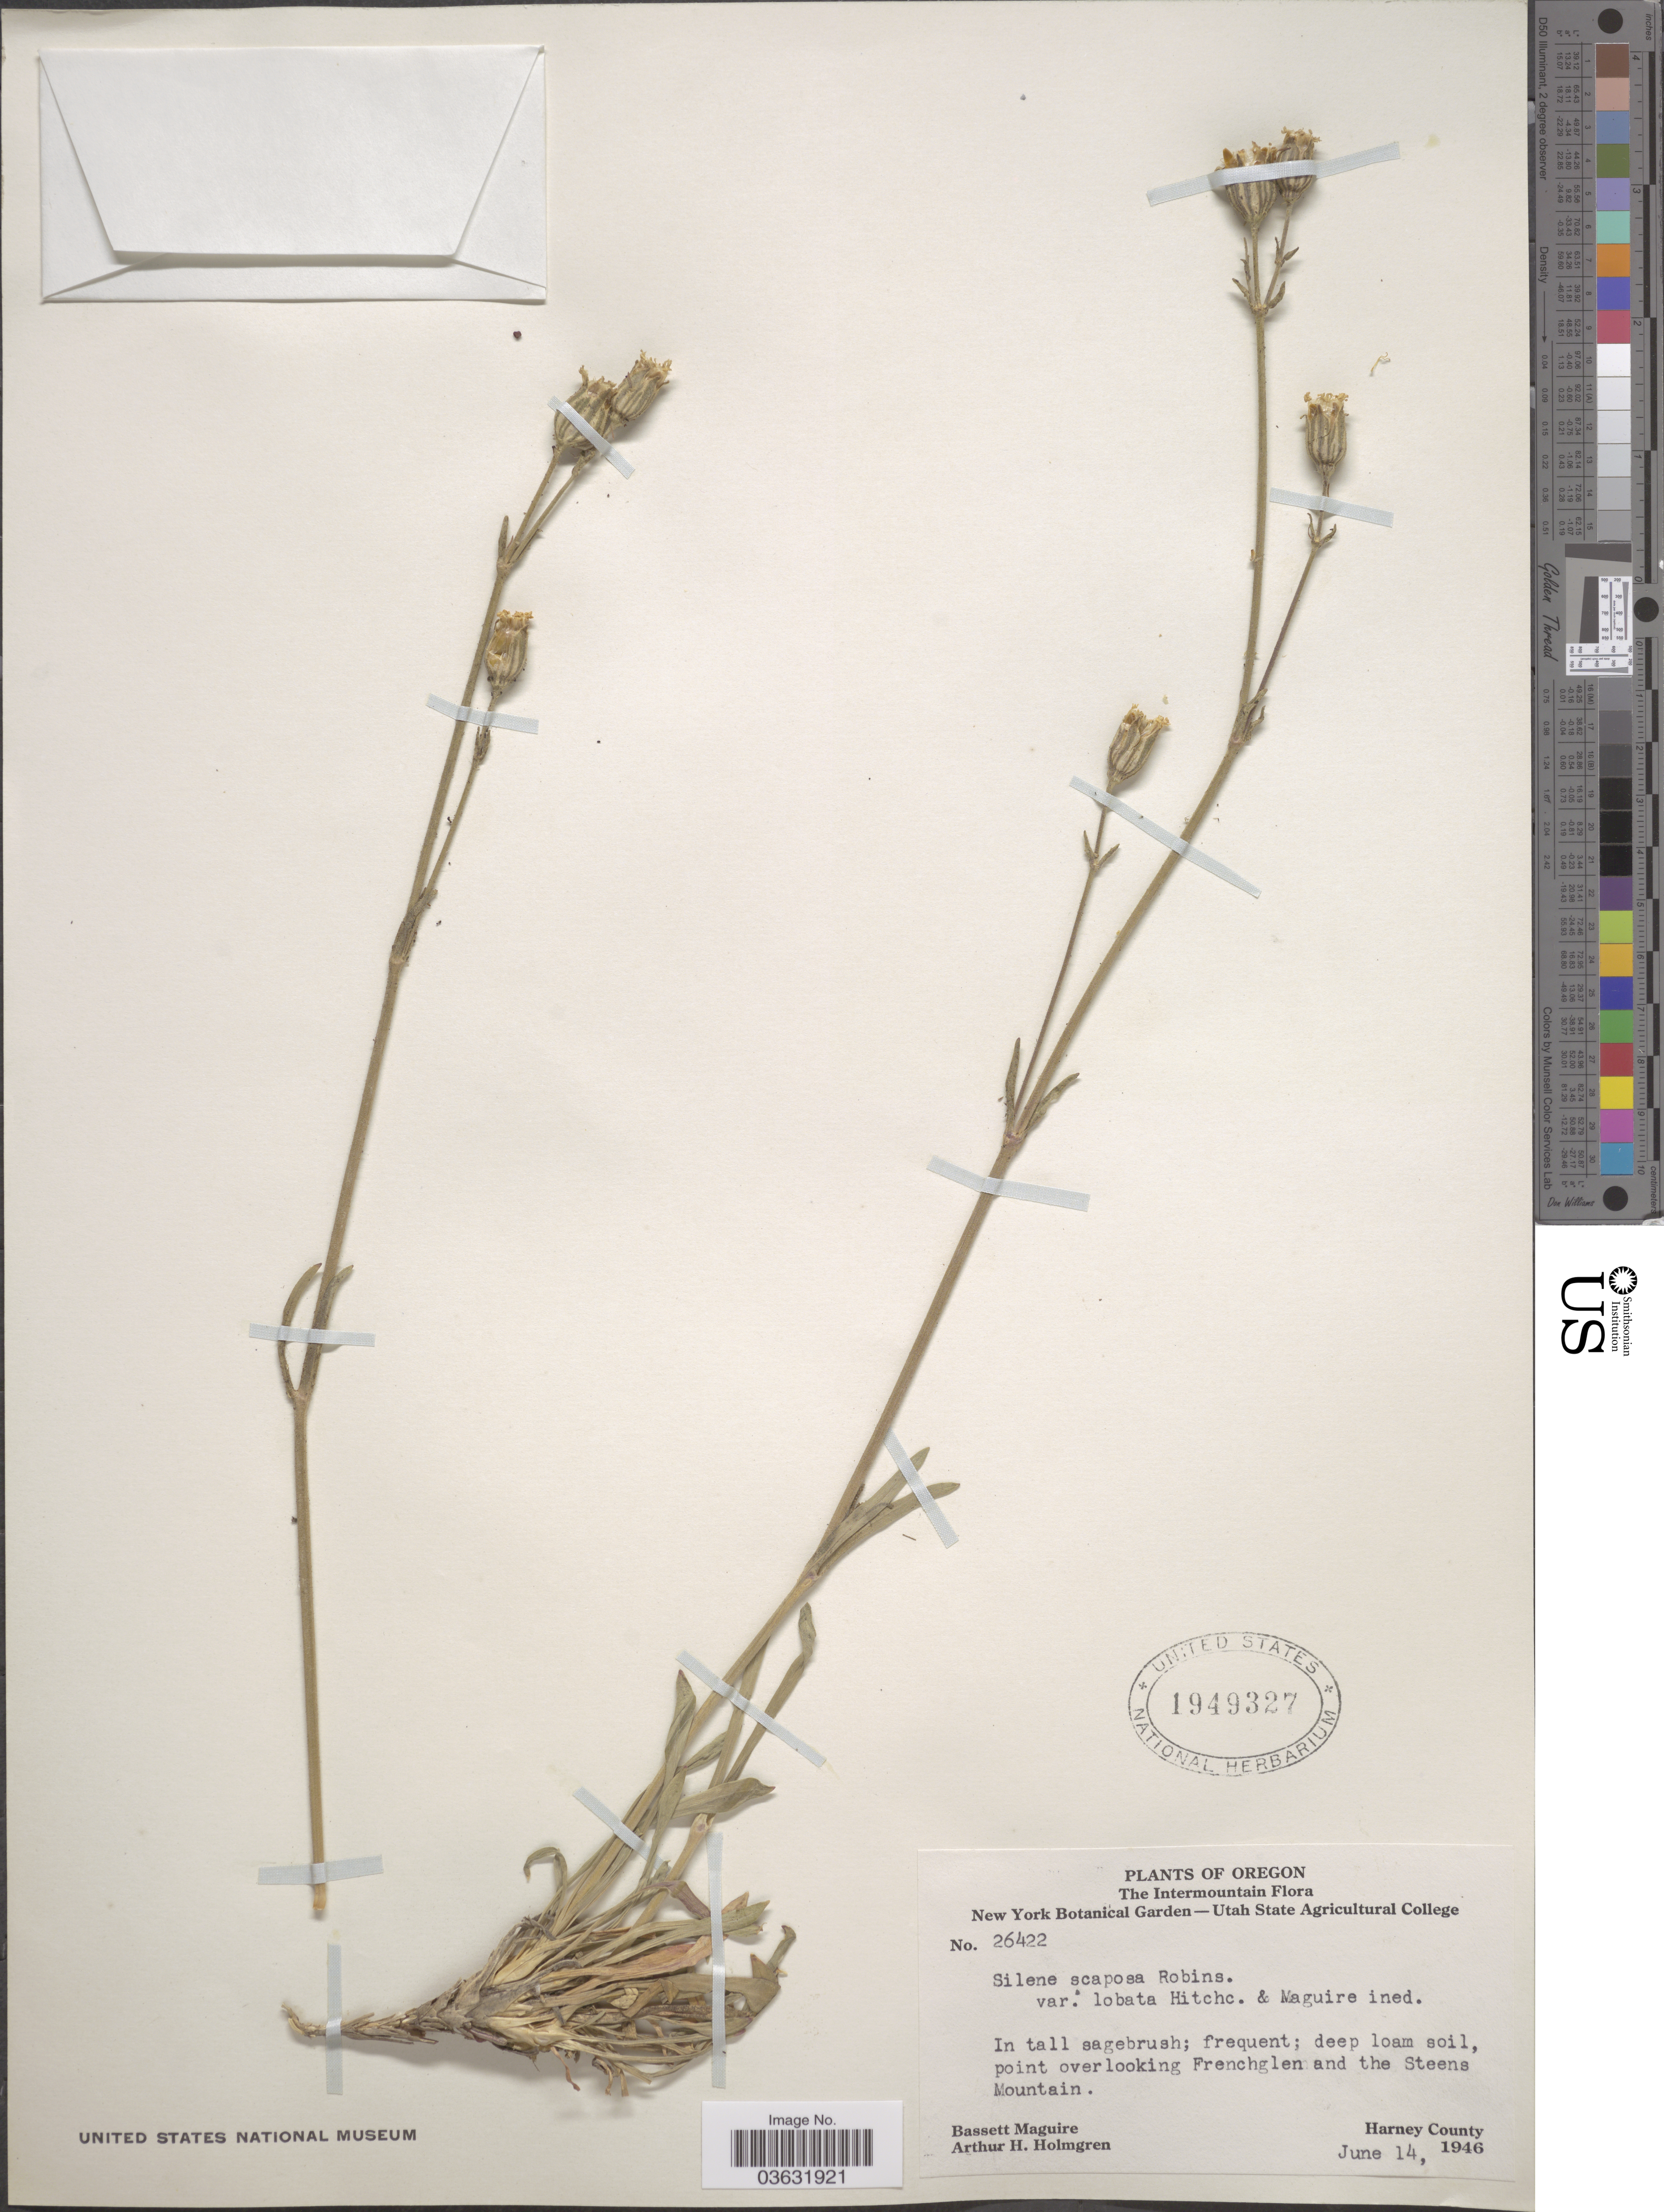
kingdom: Plantae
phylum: Tracheophyta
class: Magnoliopsida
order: Caryophyllales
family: Caryophyllaceae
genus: Silene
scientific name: Silene scaposa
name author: S. Watson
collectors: B. Maguire & A. H. Holmgren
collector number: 26422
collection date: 1946-06-14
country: United States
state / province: Oregon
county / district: Harney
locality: The Intermountain. Point overlooking Frenchglen and the Steens Mountain. Harney County.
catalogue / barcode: US 1949327